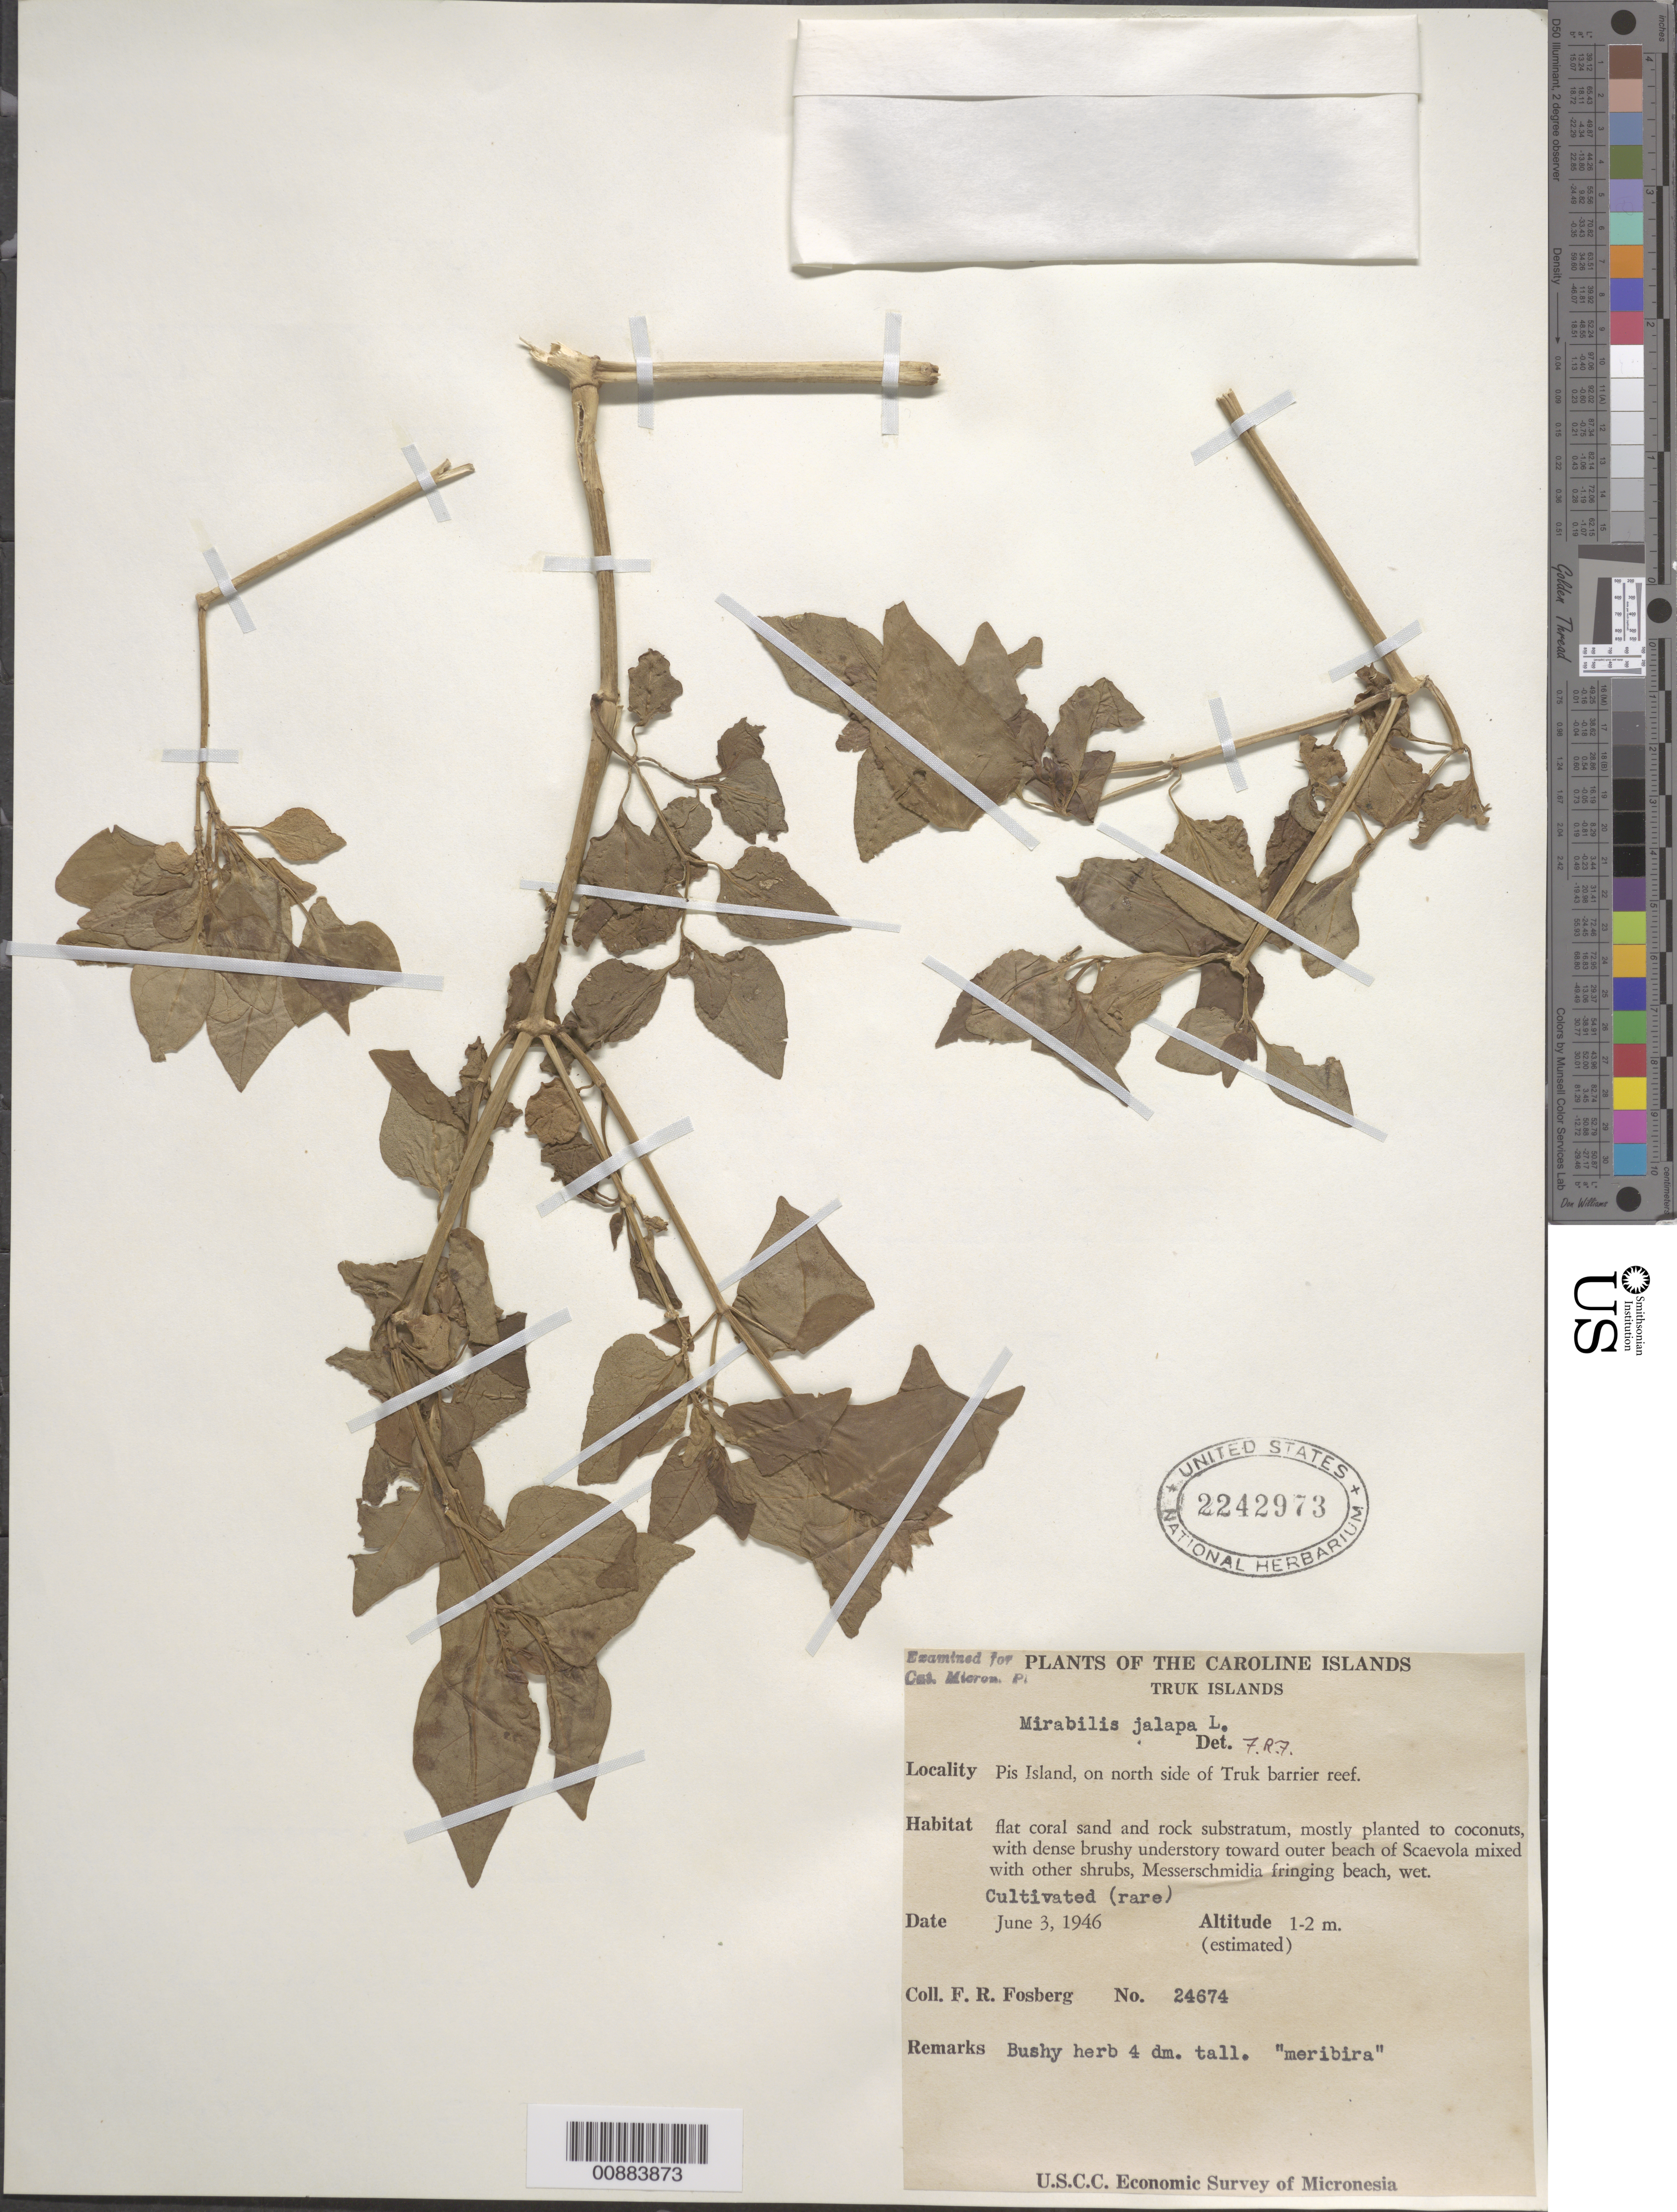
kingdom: Plantae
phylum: Tracheophyta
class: Magnoliopsida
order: Caryophyllales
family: Nyctaginaceae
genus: Mirabilis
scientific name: Mirabilis jalapa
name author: L.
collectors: F. R. Fosberg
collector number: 24674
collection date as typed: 03 Jun 1946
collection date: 1946-06-03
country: Micronesia, Federated States of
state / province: Truk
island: Losap Atoll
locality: Pis Islet, north side of Truk barrier reef.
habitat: flat coral sand & rock substratum, with dense brushy understory toward outer beach of Scaevola, Messerchmidia fringing beach.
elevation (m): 1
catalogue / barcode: US 2242973